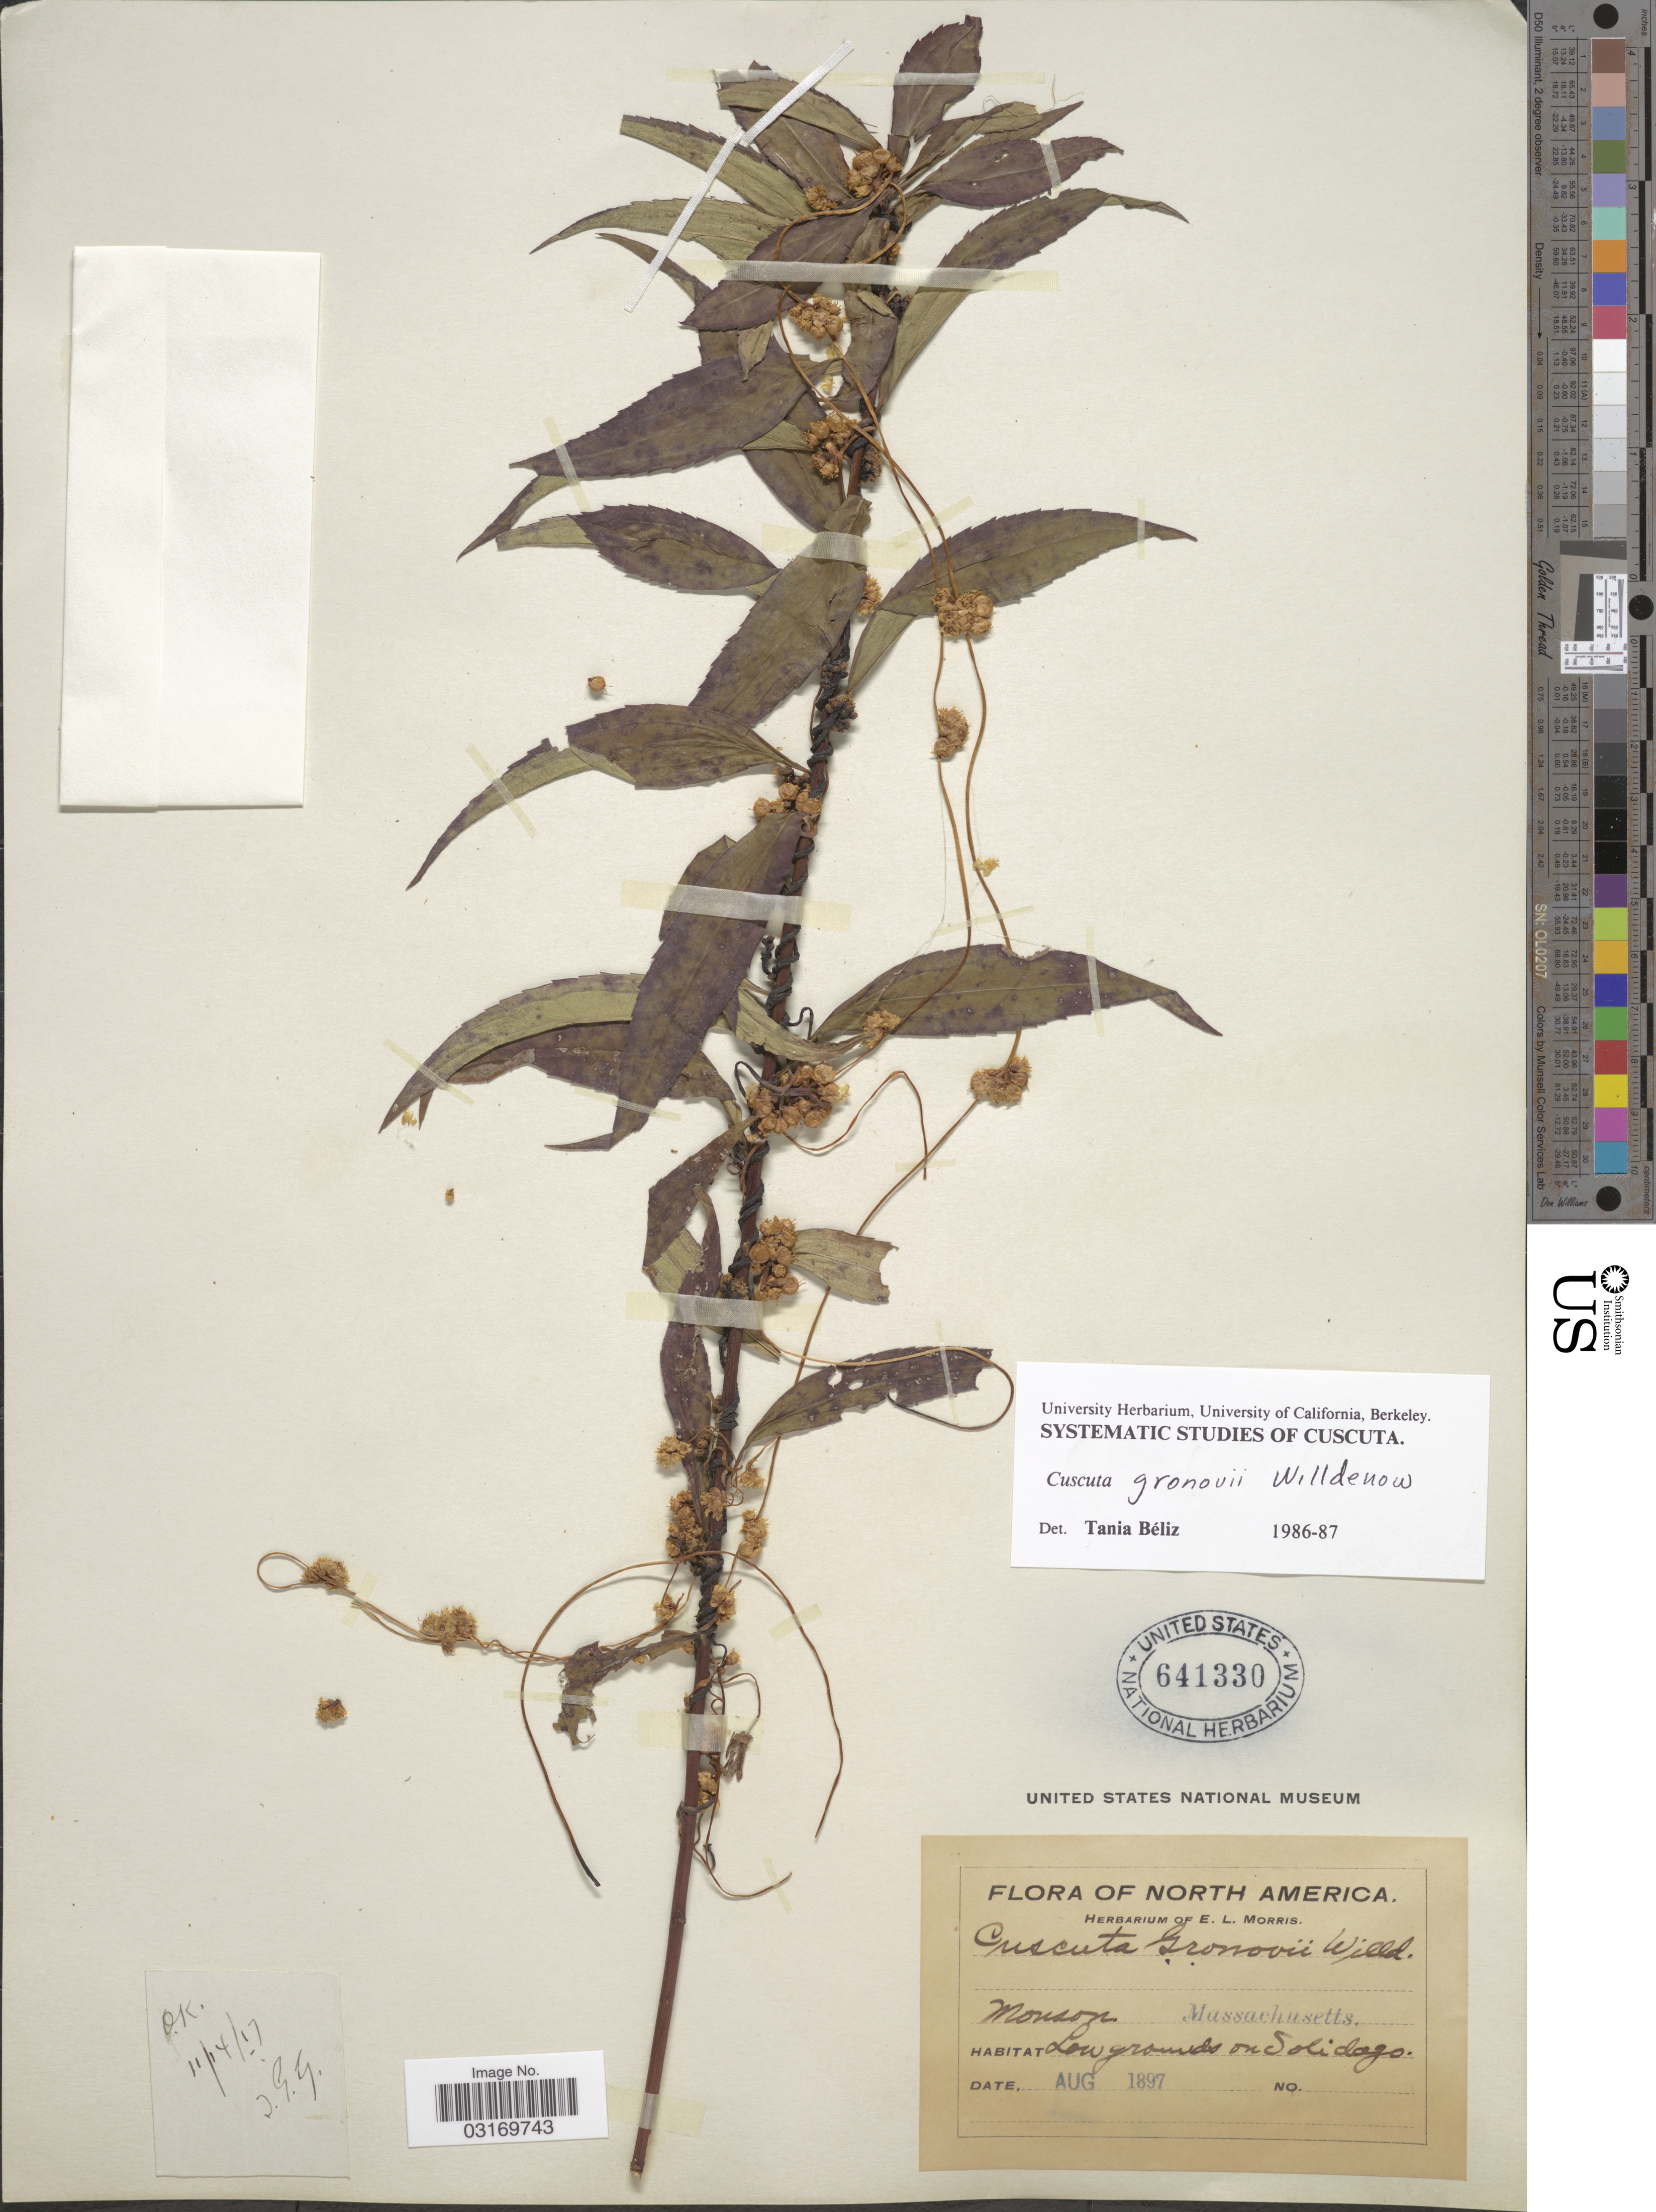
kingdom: Plantae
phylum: Tracheophyta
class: Magnoliopsida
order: Solanales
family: Convolvulaceae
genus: Cuscuta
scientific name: Cuscuta gronovii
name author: Willd. ex Schult.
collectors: ex herb. E.L. Morris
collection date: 1897-08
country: United States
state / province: Massachusetts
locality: Monson.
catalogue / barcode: US 641330